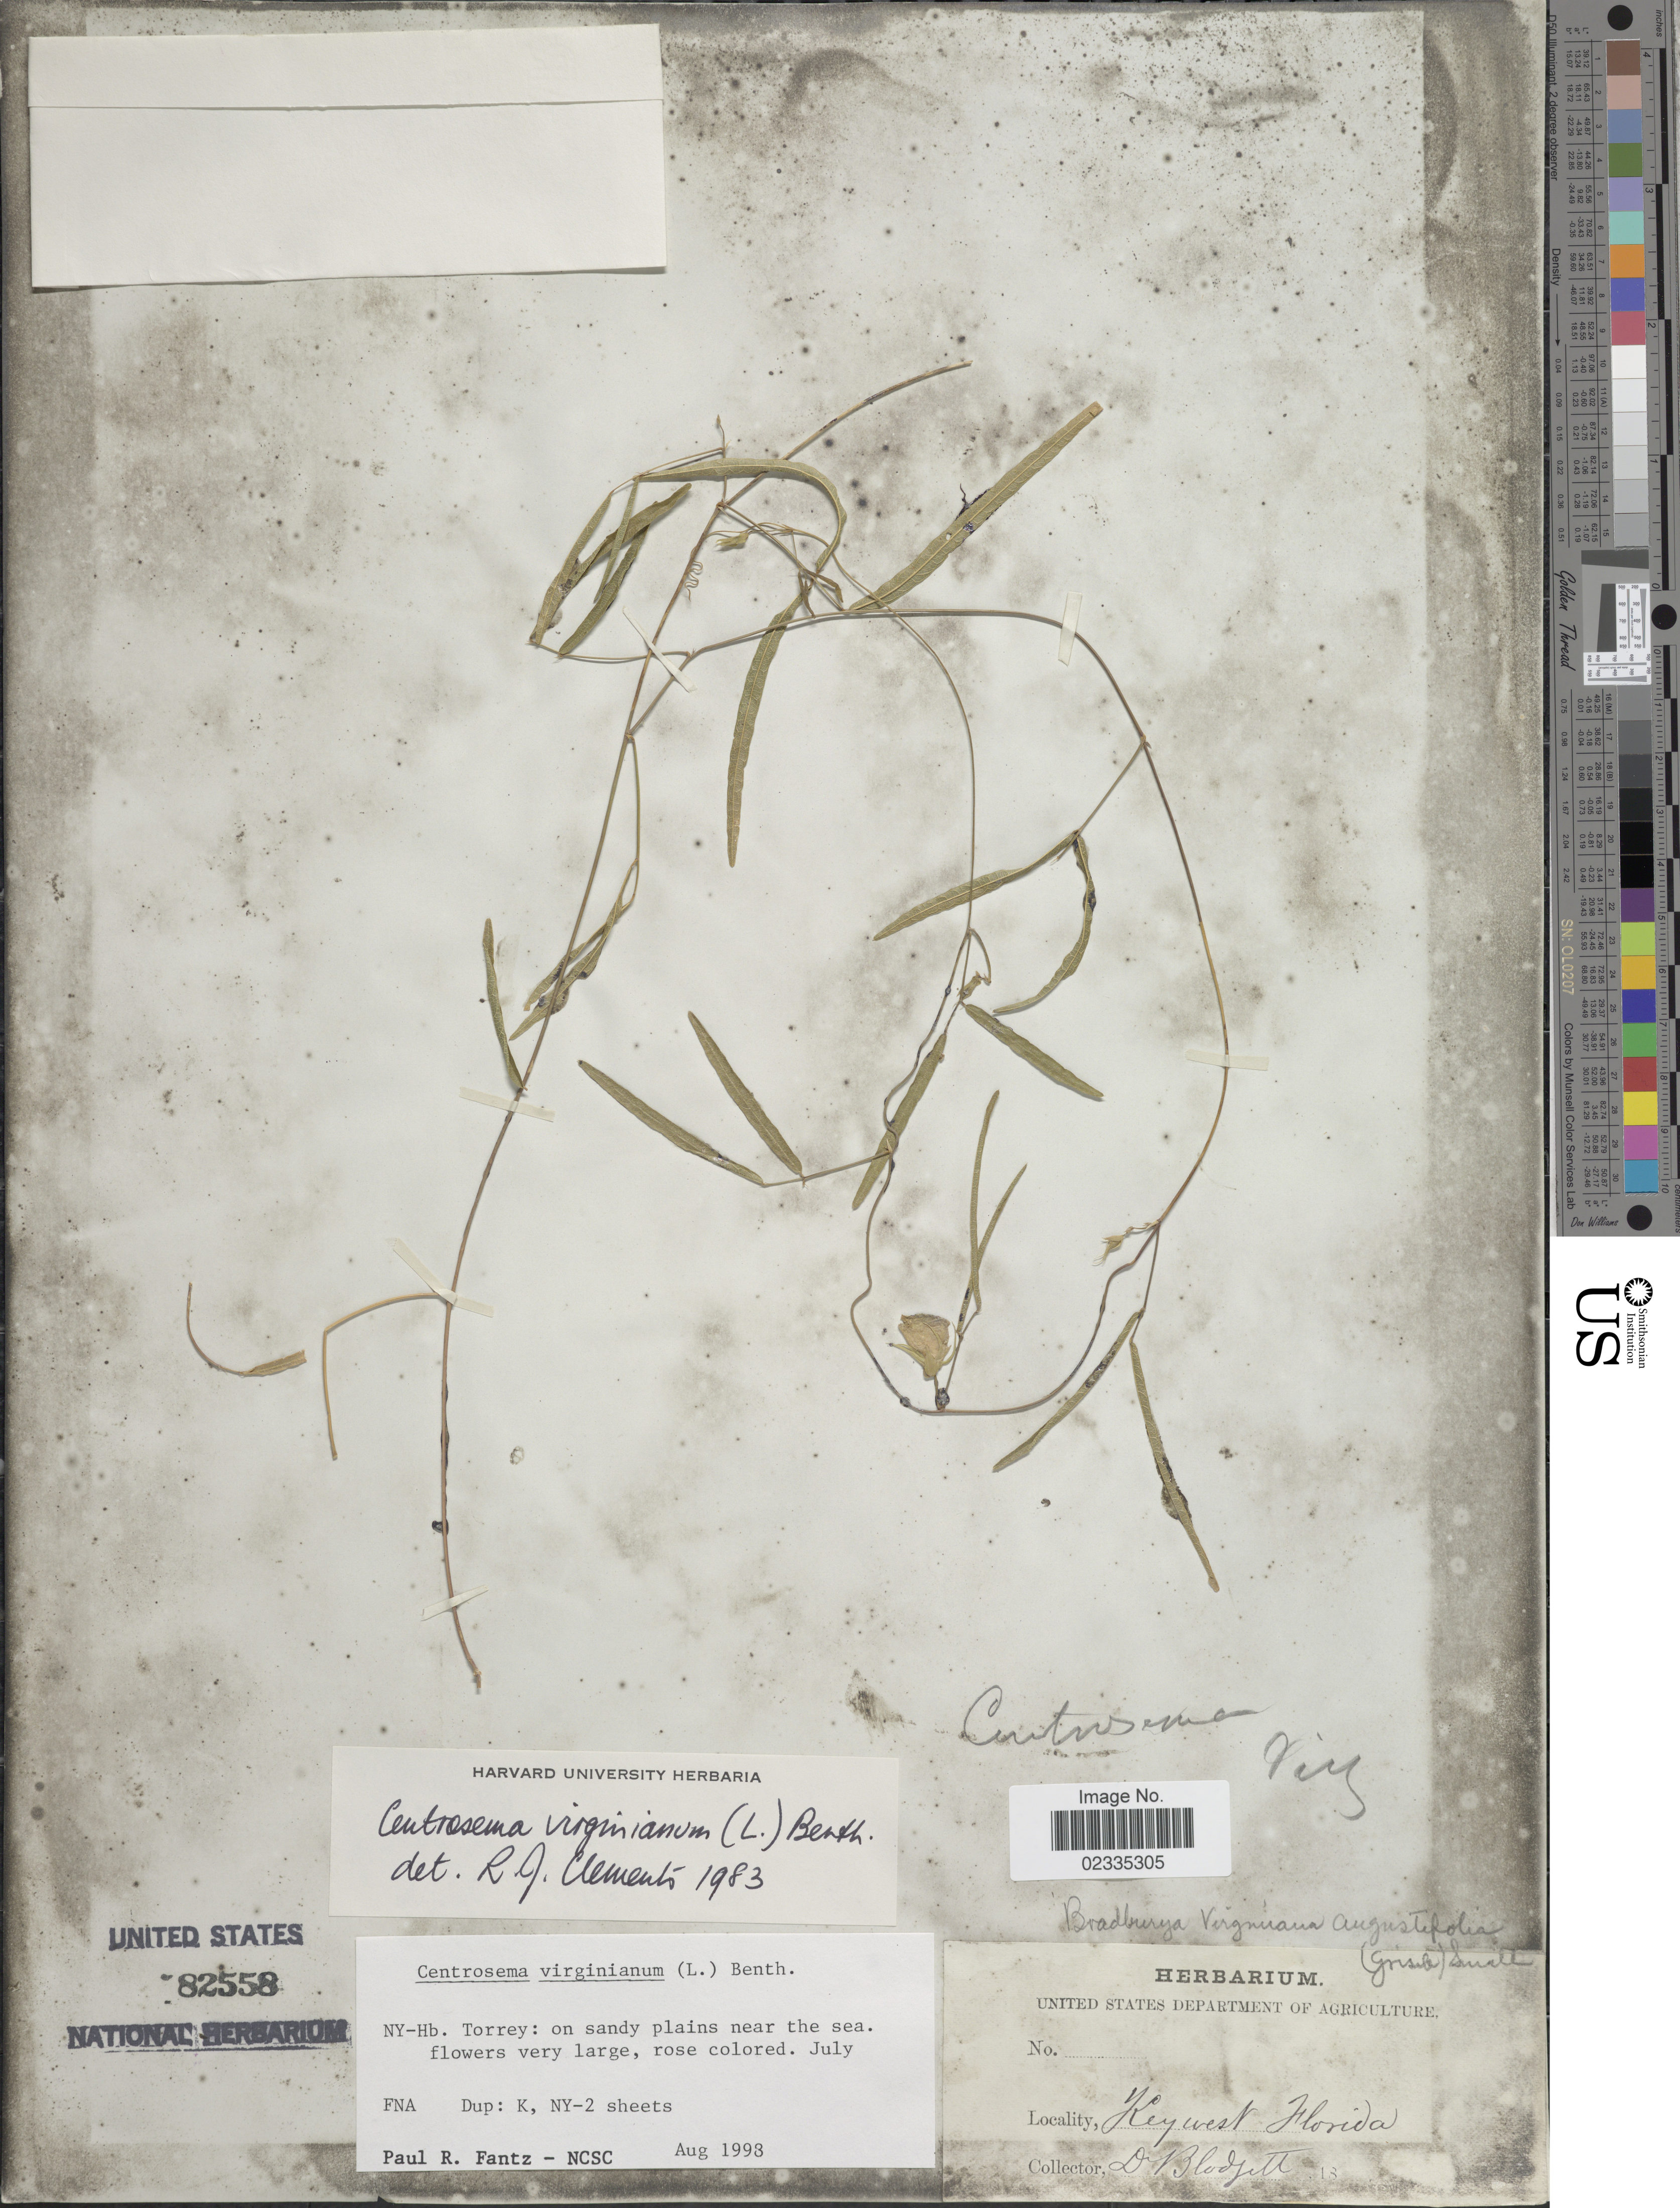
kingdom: Plantae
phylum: Tracheophyta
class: Magnoliopsida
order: Fabales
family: Fabaceae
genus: Centrosema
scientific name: Centrosema virginianum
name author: (L.) Benth.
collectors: -. Blodgett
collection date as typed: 18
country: United States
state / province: Florida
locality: Keywest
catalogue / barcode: US 82558